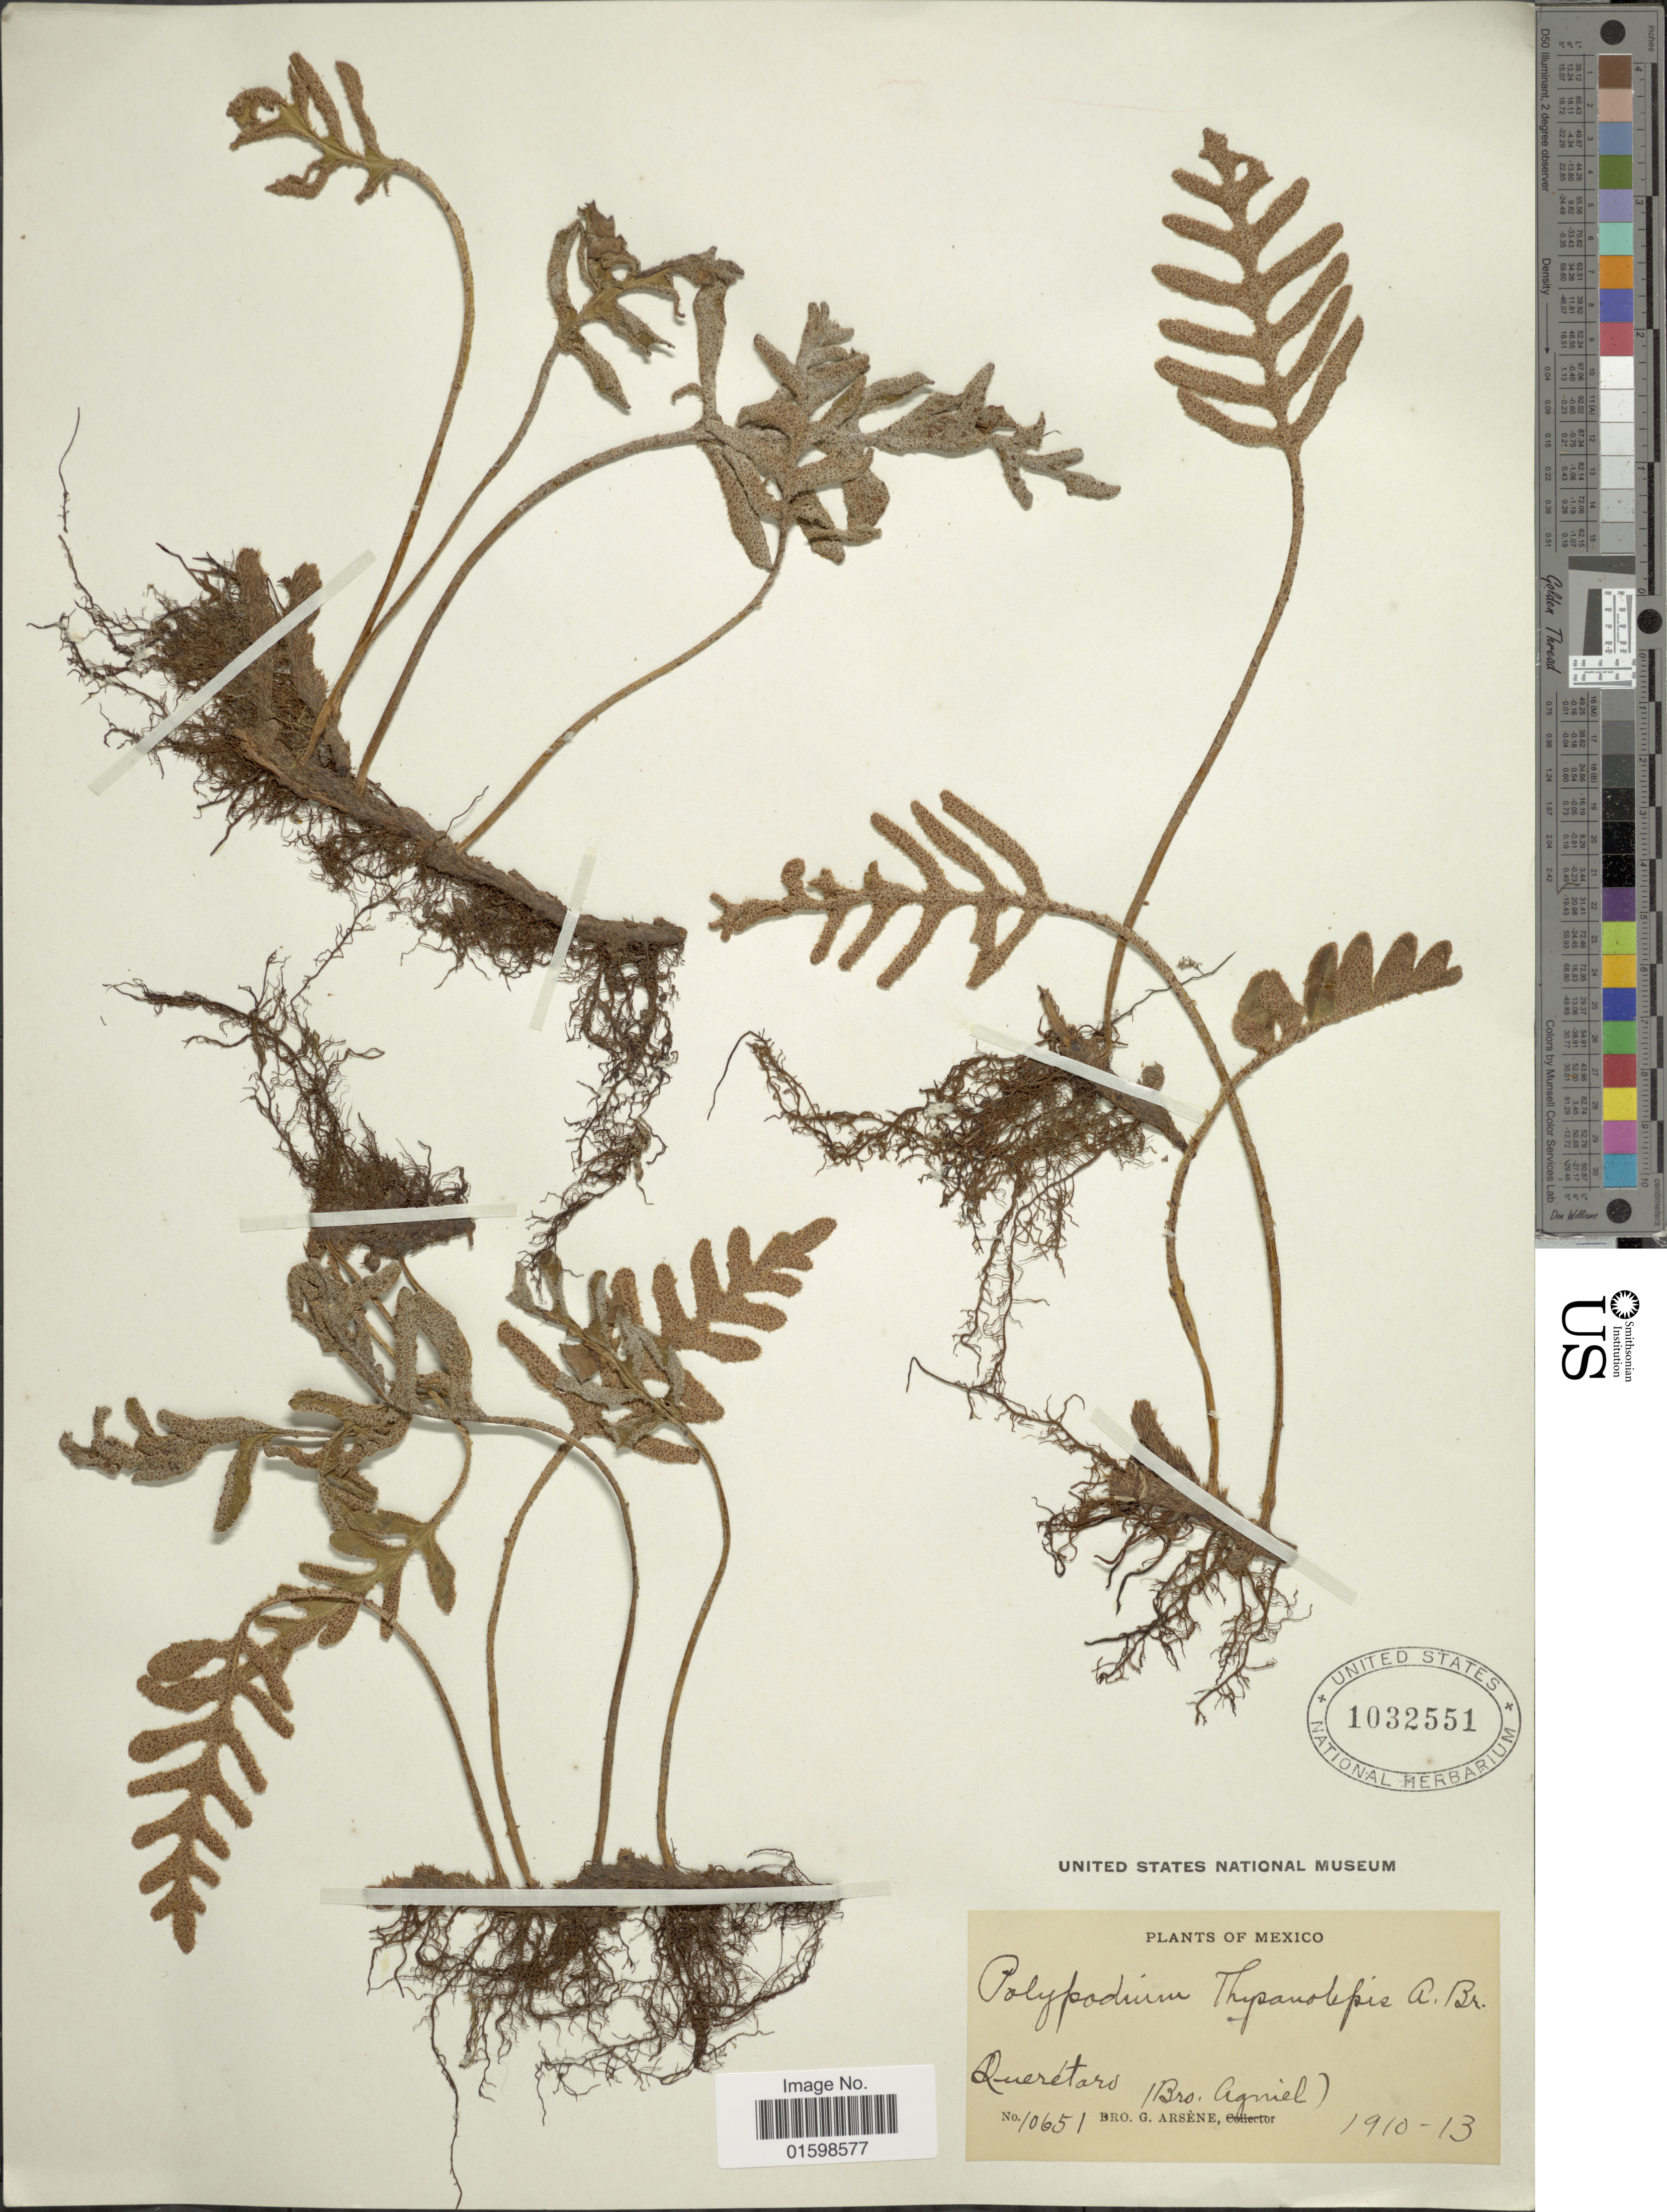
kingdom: Plantae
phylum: Tracheophyta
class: Polypodiopsida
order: Polypodiales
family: Polypodiaceae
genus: Pleopeltis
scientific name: Pleopeltis thyssanolepis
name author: (A. Braun ex Klotzsch) E.G. Andrews & Windham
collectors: Bro. Agniel & Bro. G. Arsène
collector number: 10651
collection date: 1910/1913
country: Mexico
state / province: Querétaro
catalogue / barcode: US 1032551